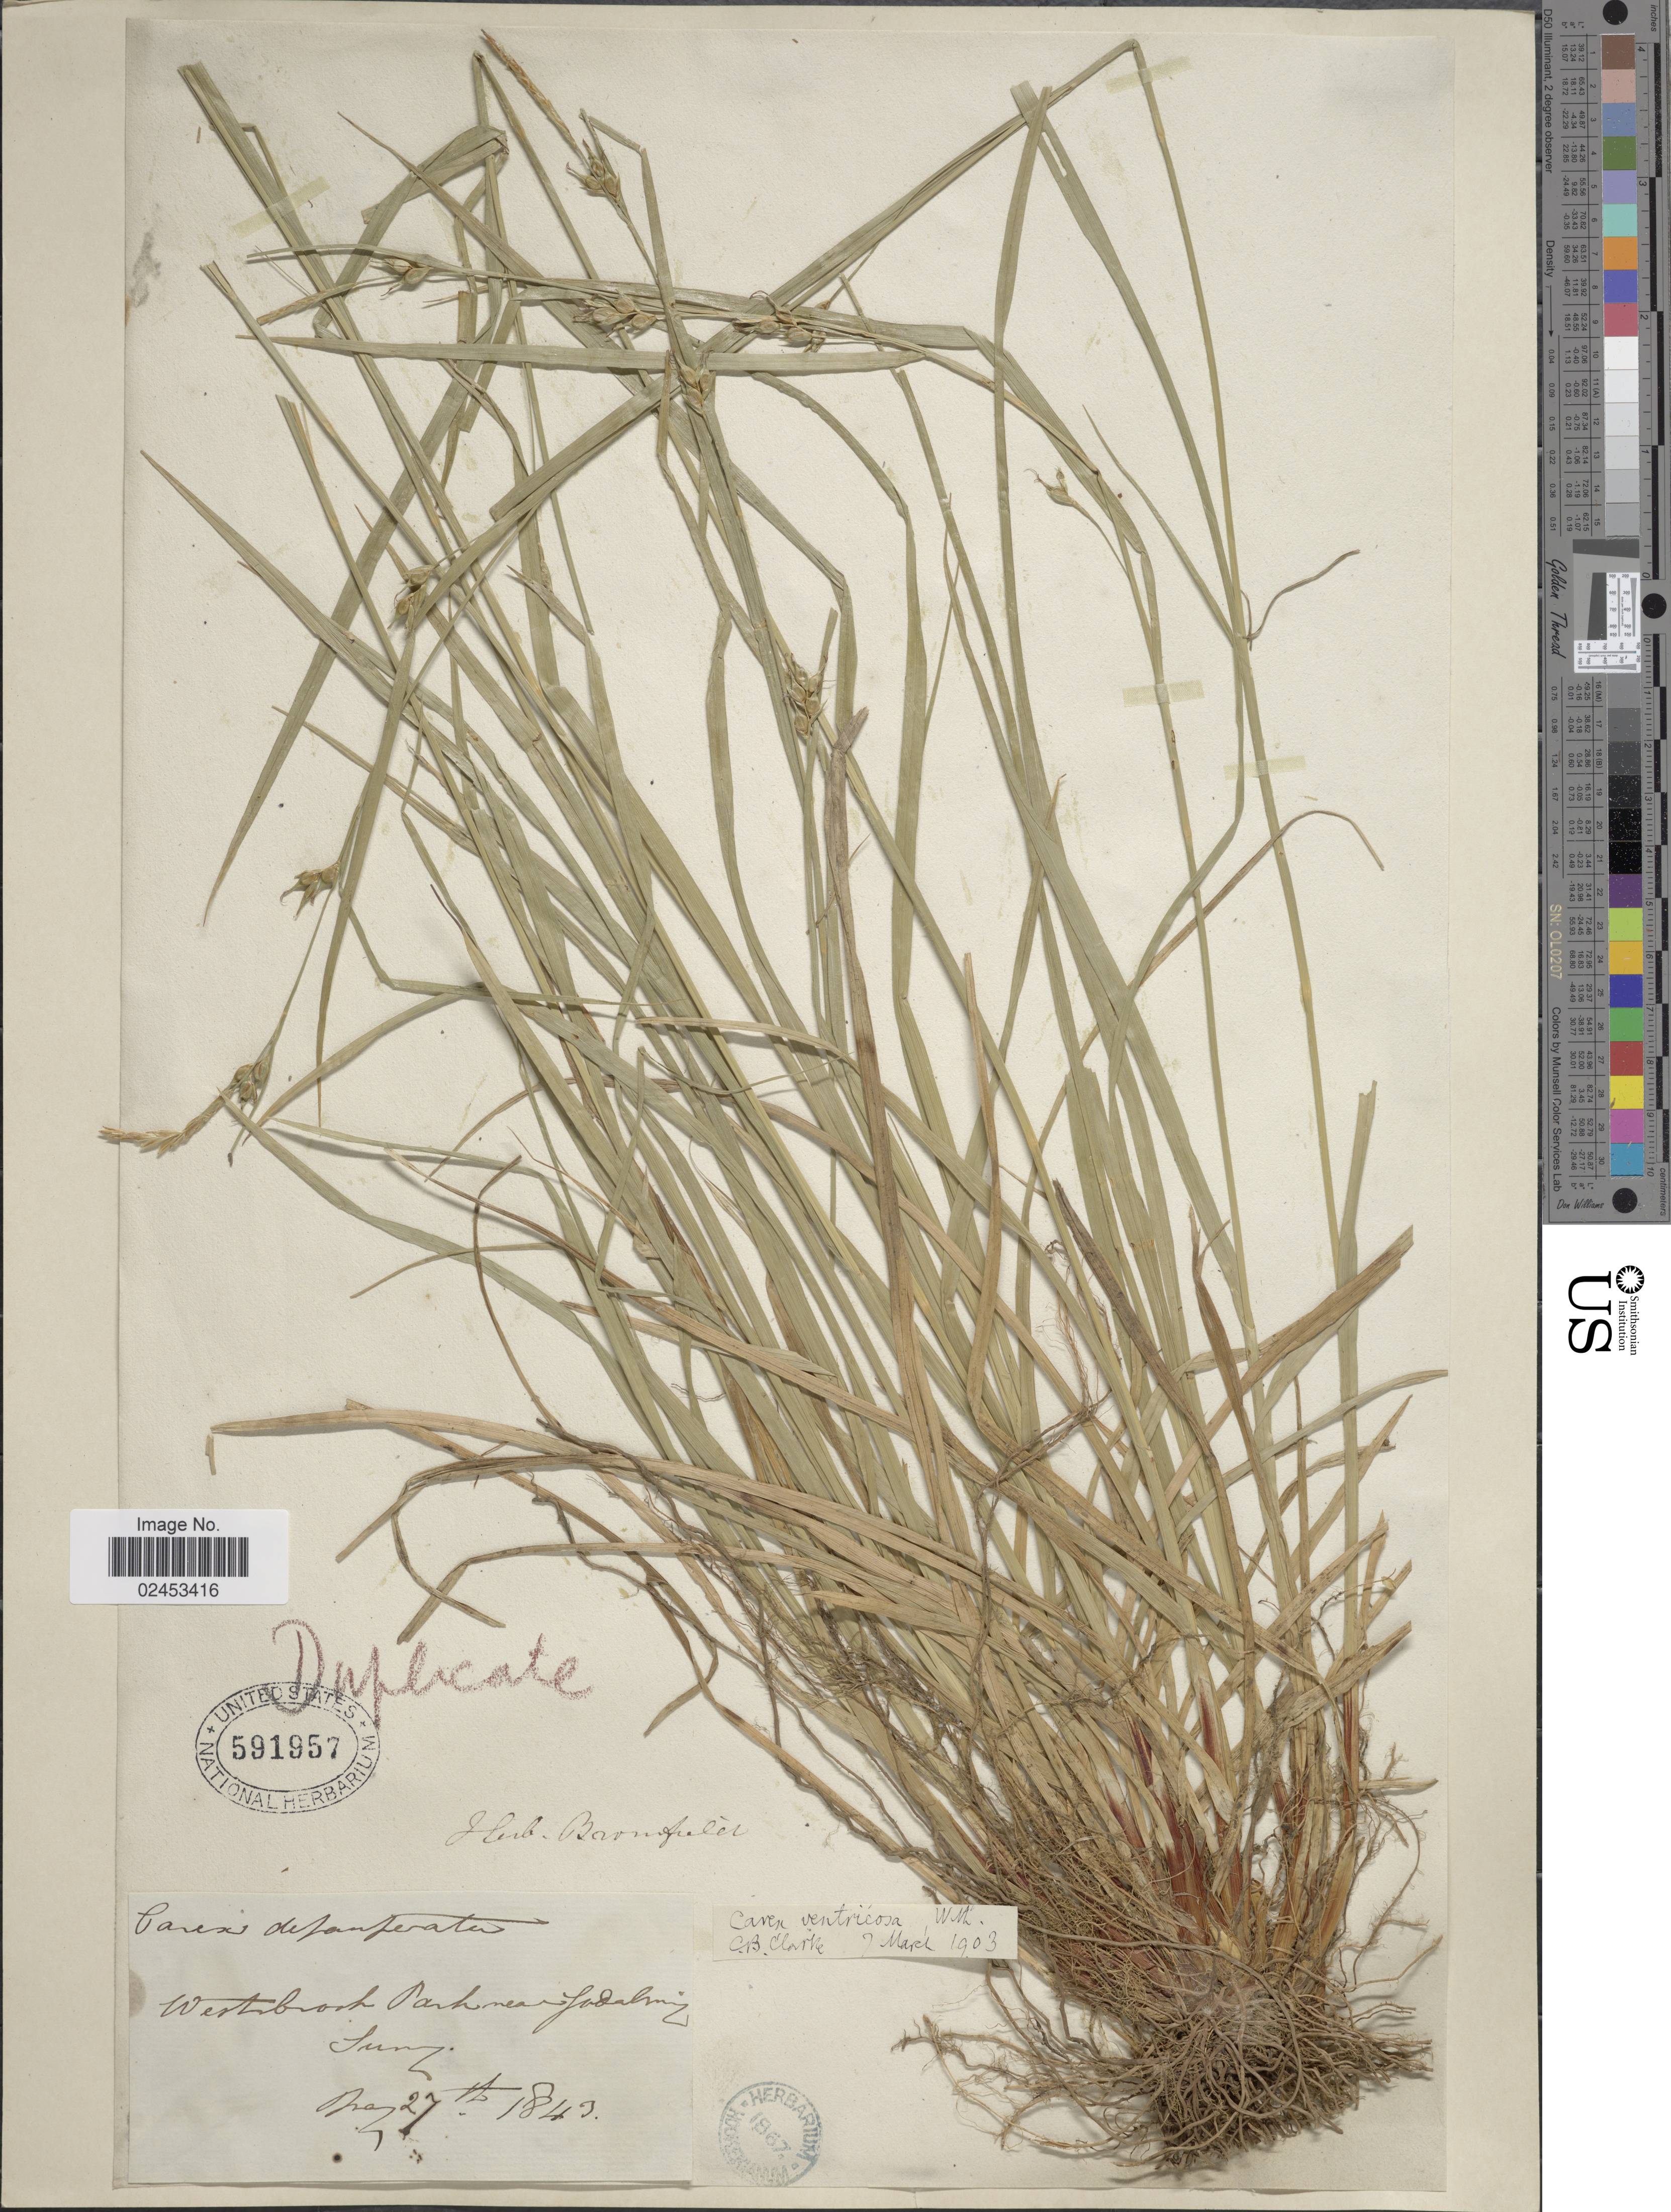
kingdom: Plantae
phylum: Tracheophyta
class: Liliopsida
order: Poales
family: Cyperaceae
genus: Carex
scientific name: Carex depauperata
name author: Curtis ex Woodw.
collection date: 1843-05-27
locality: Westbrook Park near [illegible text]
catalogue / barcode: US 591957